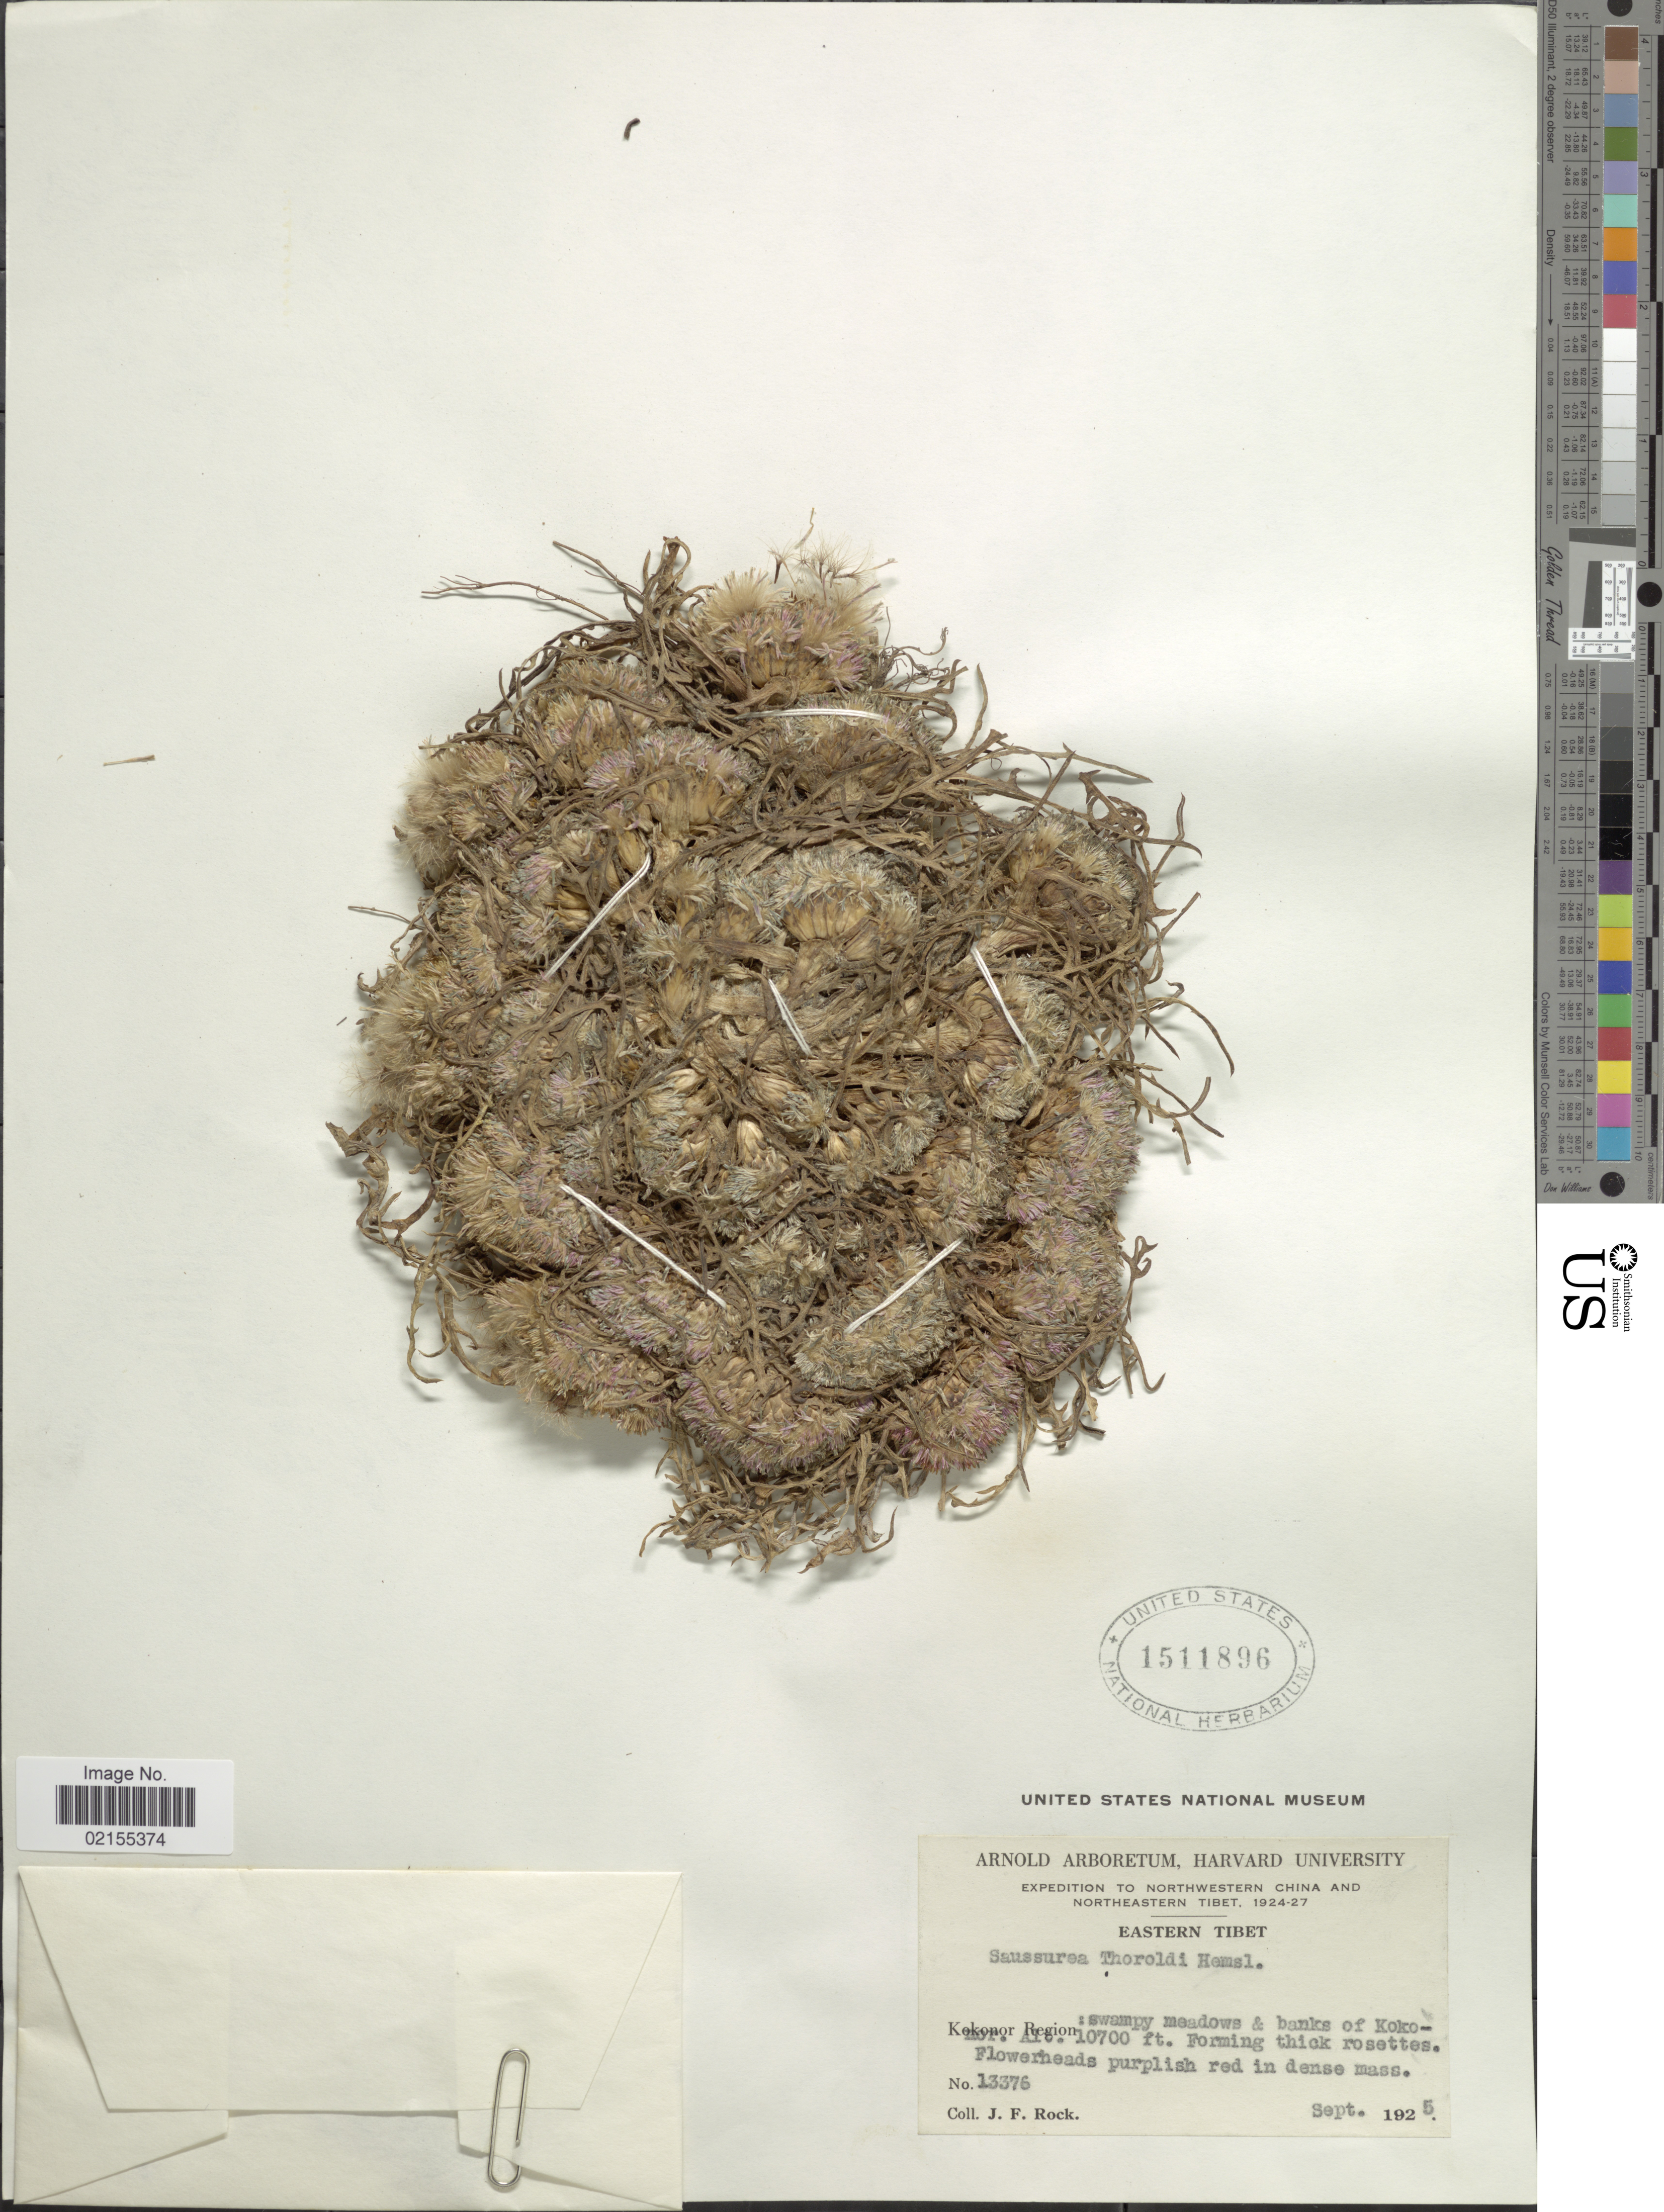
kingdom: Plantae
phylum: Tracheophyta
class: Magnoliopsida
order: Asterales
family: Asteraceae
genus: Saussurea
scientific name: Saussurea thoroldi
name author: Hemsl.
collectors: J. Rock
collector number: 13376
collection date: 1925-09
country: China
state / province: Xizang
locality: Eastern Tibet, meadows & banks of Kokonor Region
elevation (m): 3261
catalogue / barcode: US 1511896